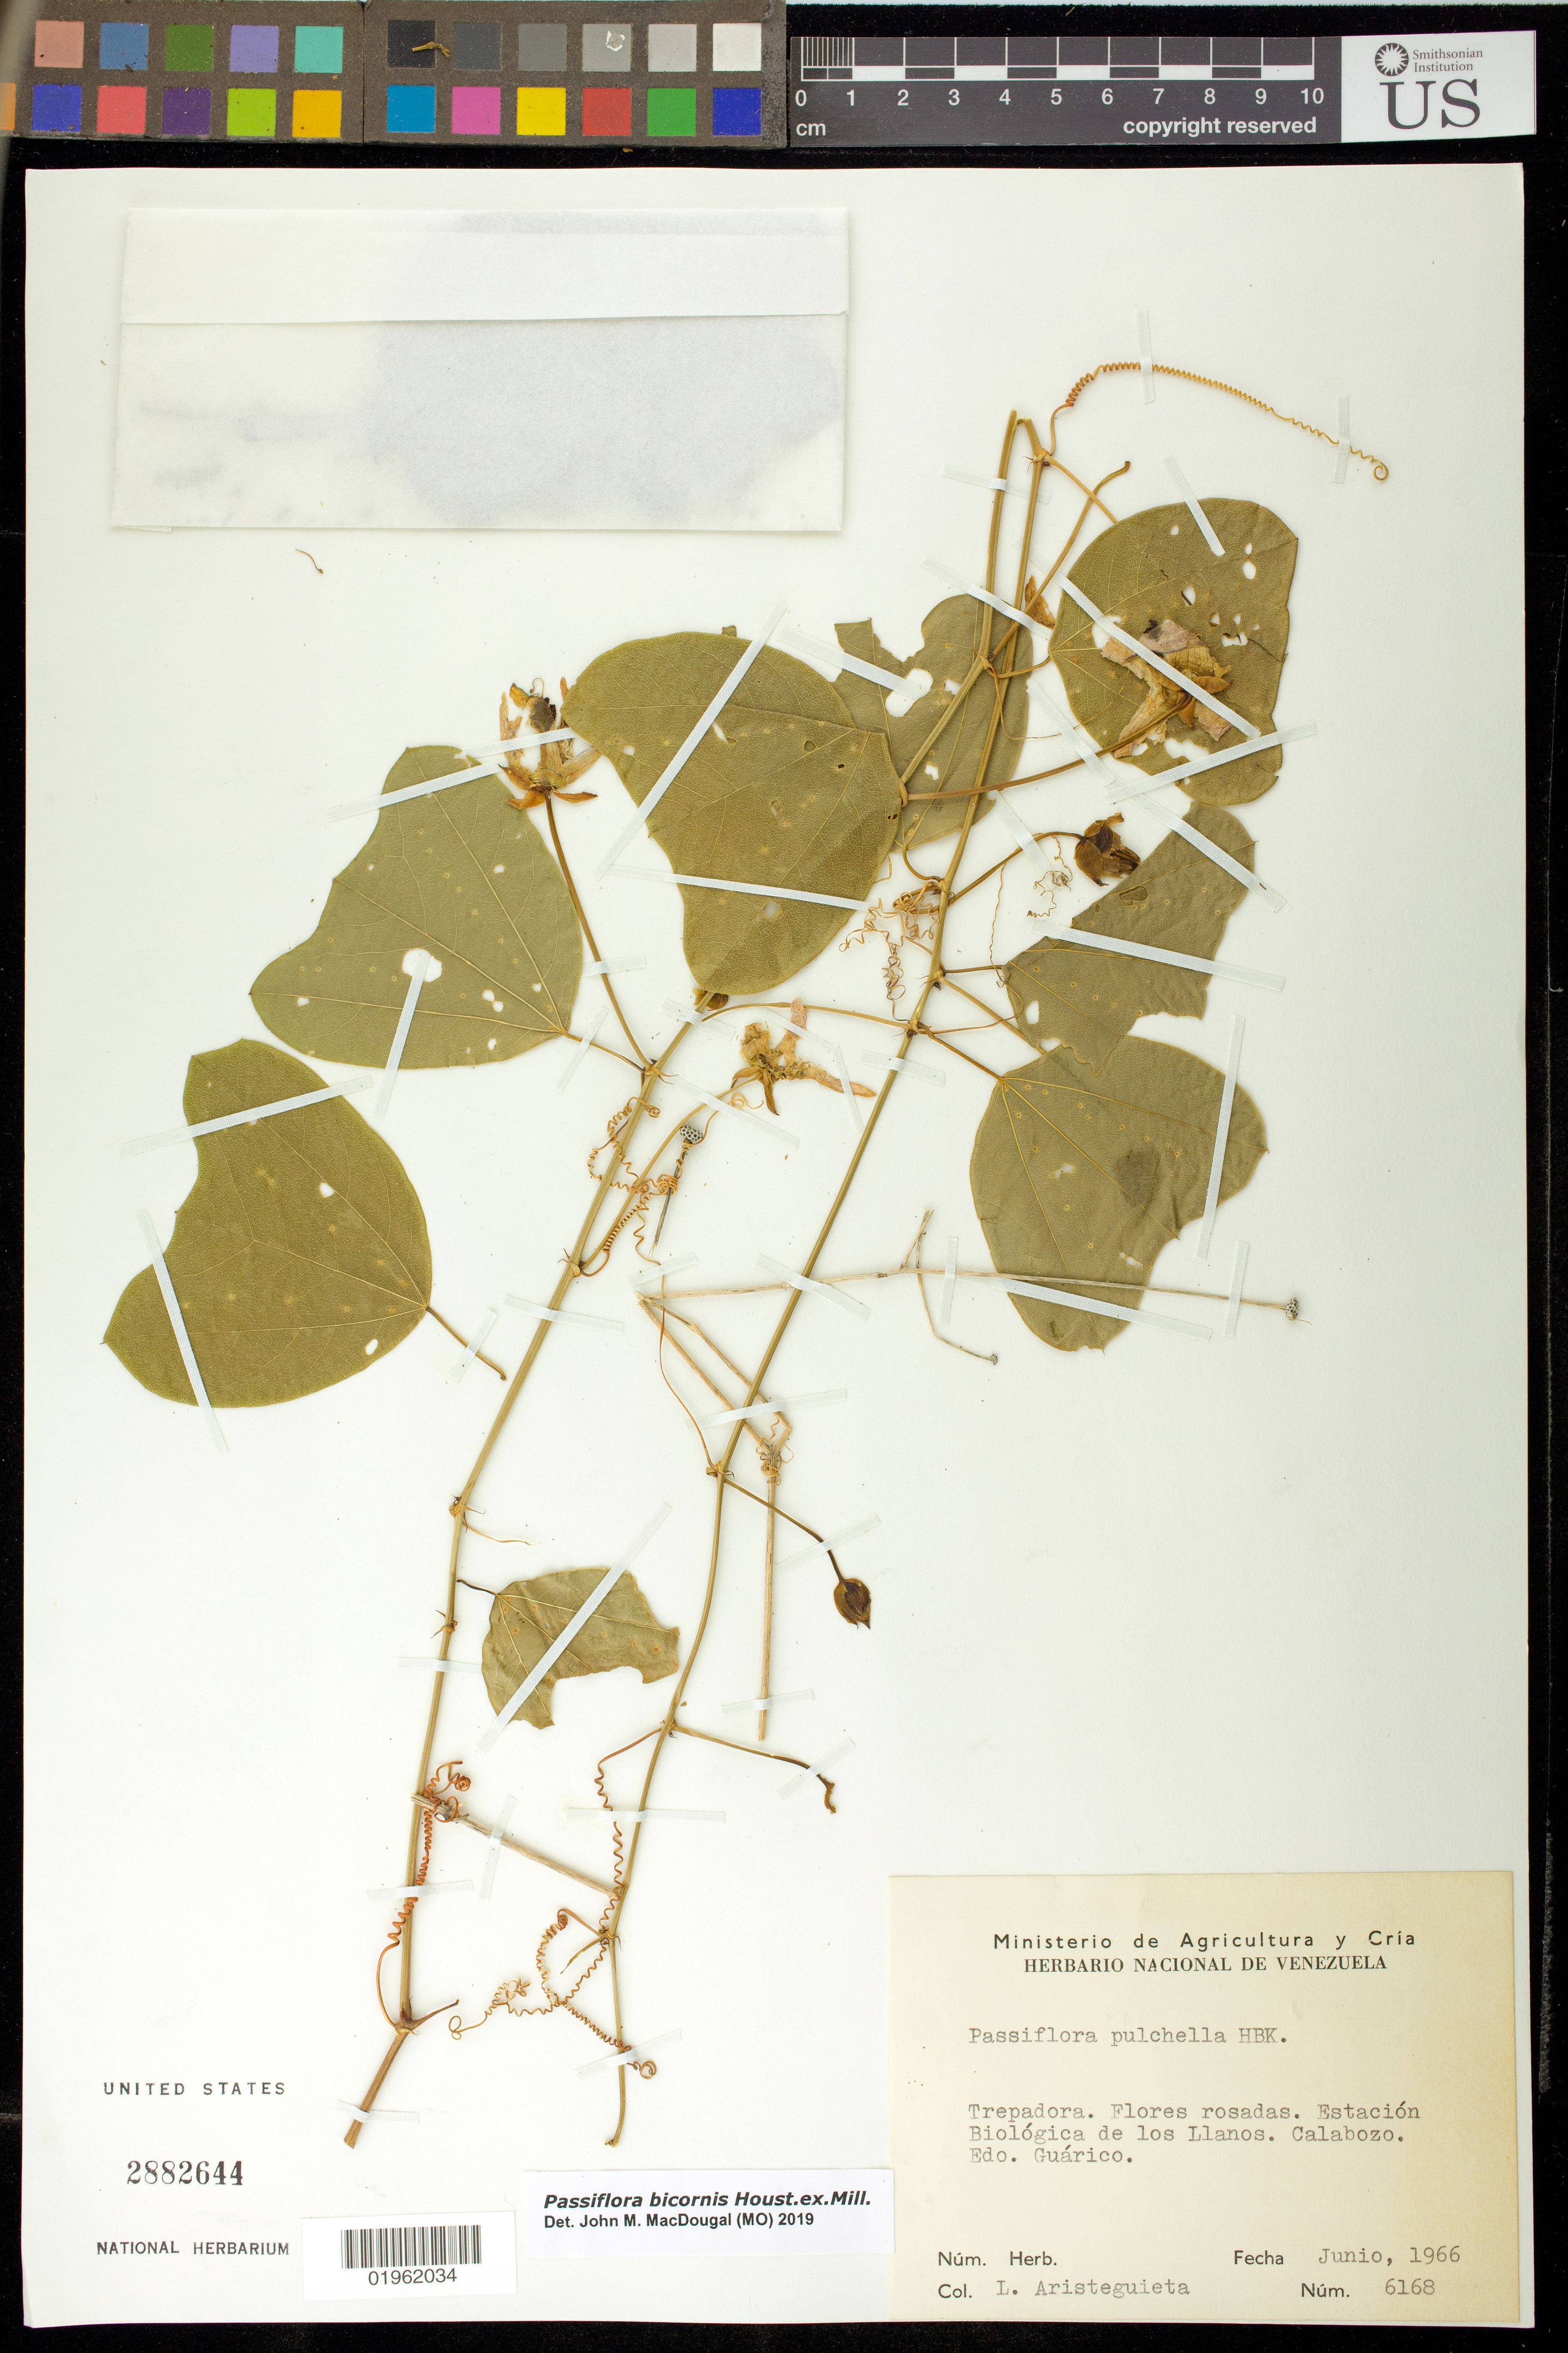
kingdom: Plantae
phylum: Tracheophyta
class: Magnoliopsida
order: Malpighiales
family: Passifloraceae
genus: Passiflora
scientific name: Passiflora bicornis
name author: Houst. ex Mill.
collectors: L. Aristeguieta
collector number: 6168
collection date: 1966-06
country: Venezuela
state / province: Guárico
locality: Estacion Biologica de Los Llanos, Calabozo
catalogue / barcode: US 2882644